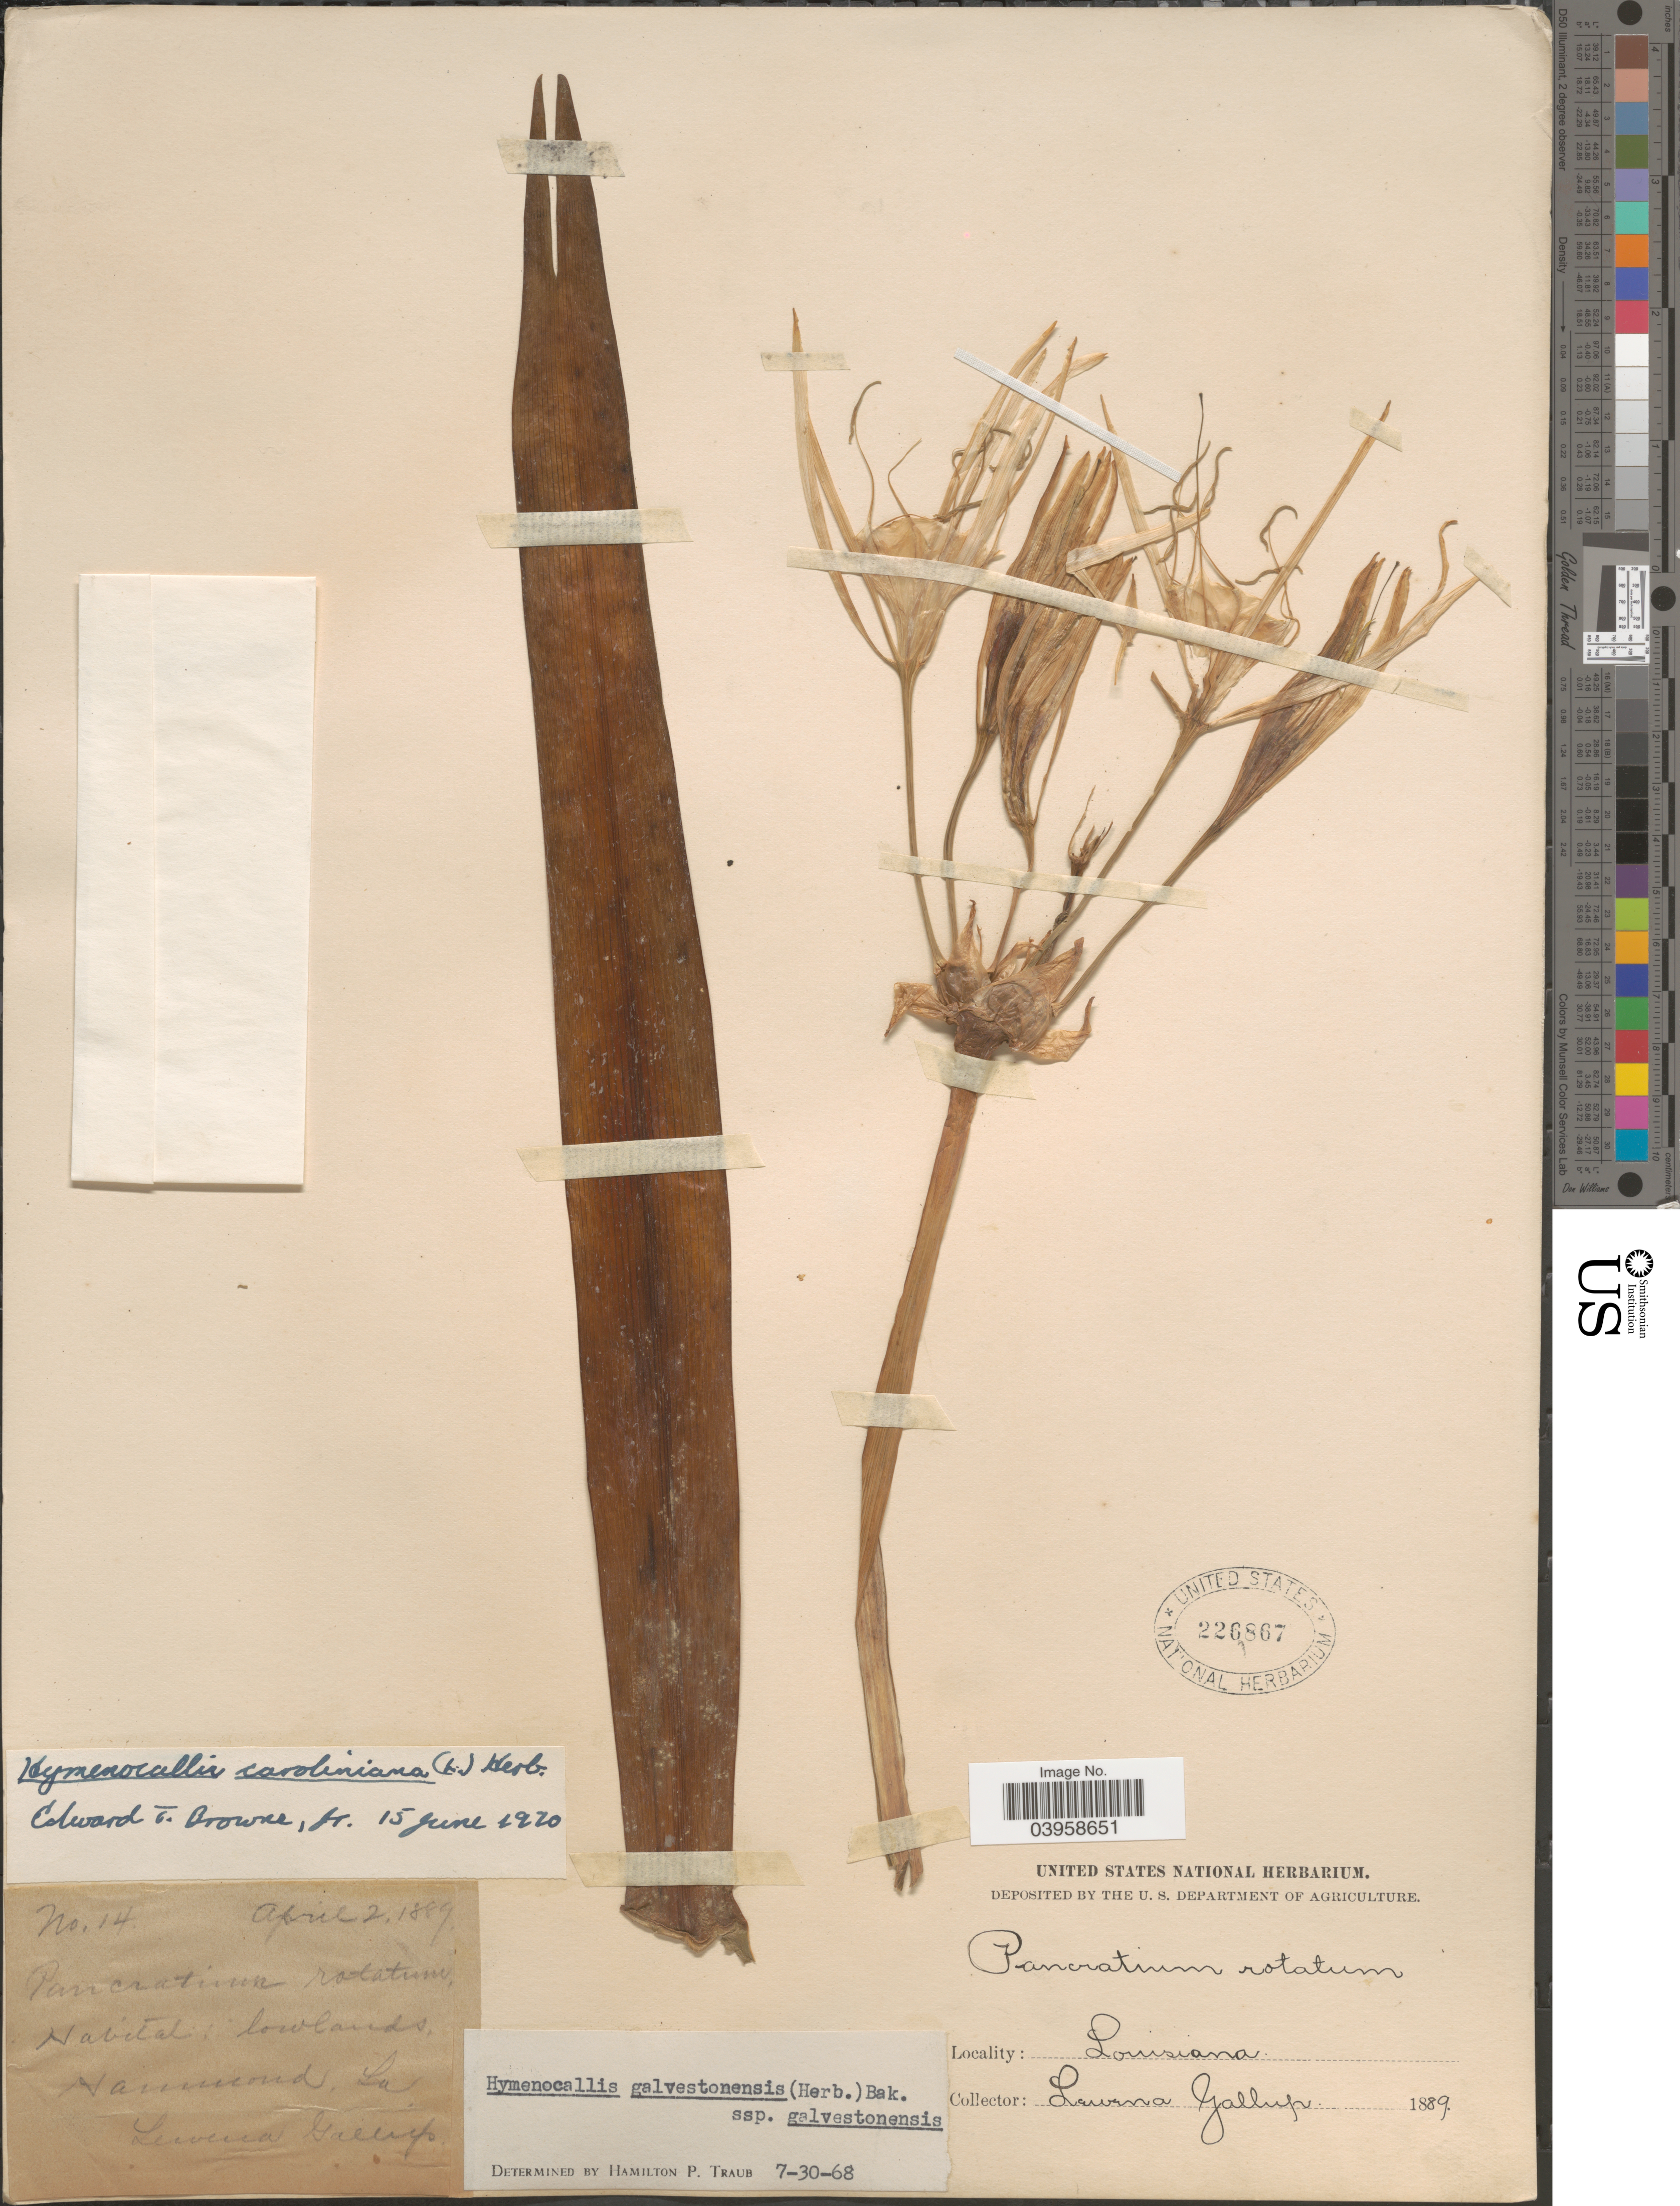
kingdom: Plantae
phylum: Tracheophyta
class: Liliopsida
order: Asparagales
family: Amaryllidaceae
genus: Hymenocallis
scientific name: Hymenocallis caroliniana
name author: (L.) Herb.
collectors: L. Gallup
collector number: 14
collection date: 1889-04-02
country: United States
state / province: Louisiana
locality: Hammond.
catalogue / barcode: US 226867